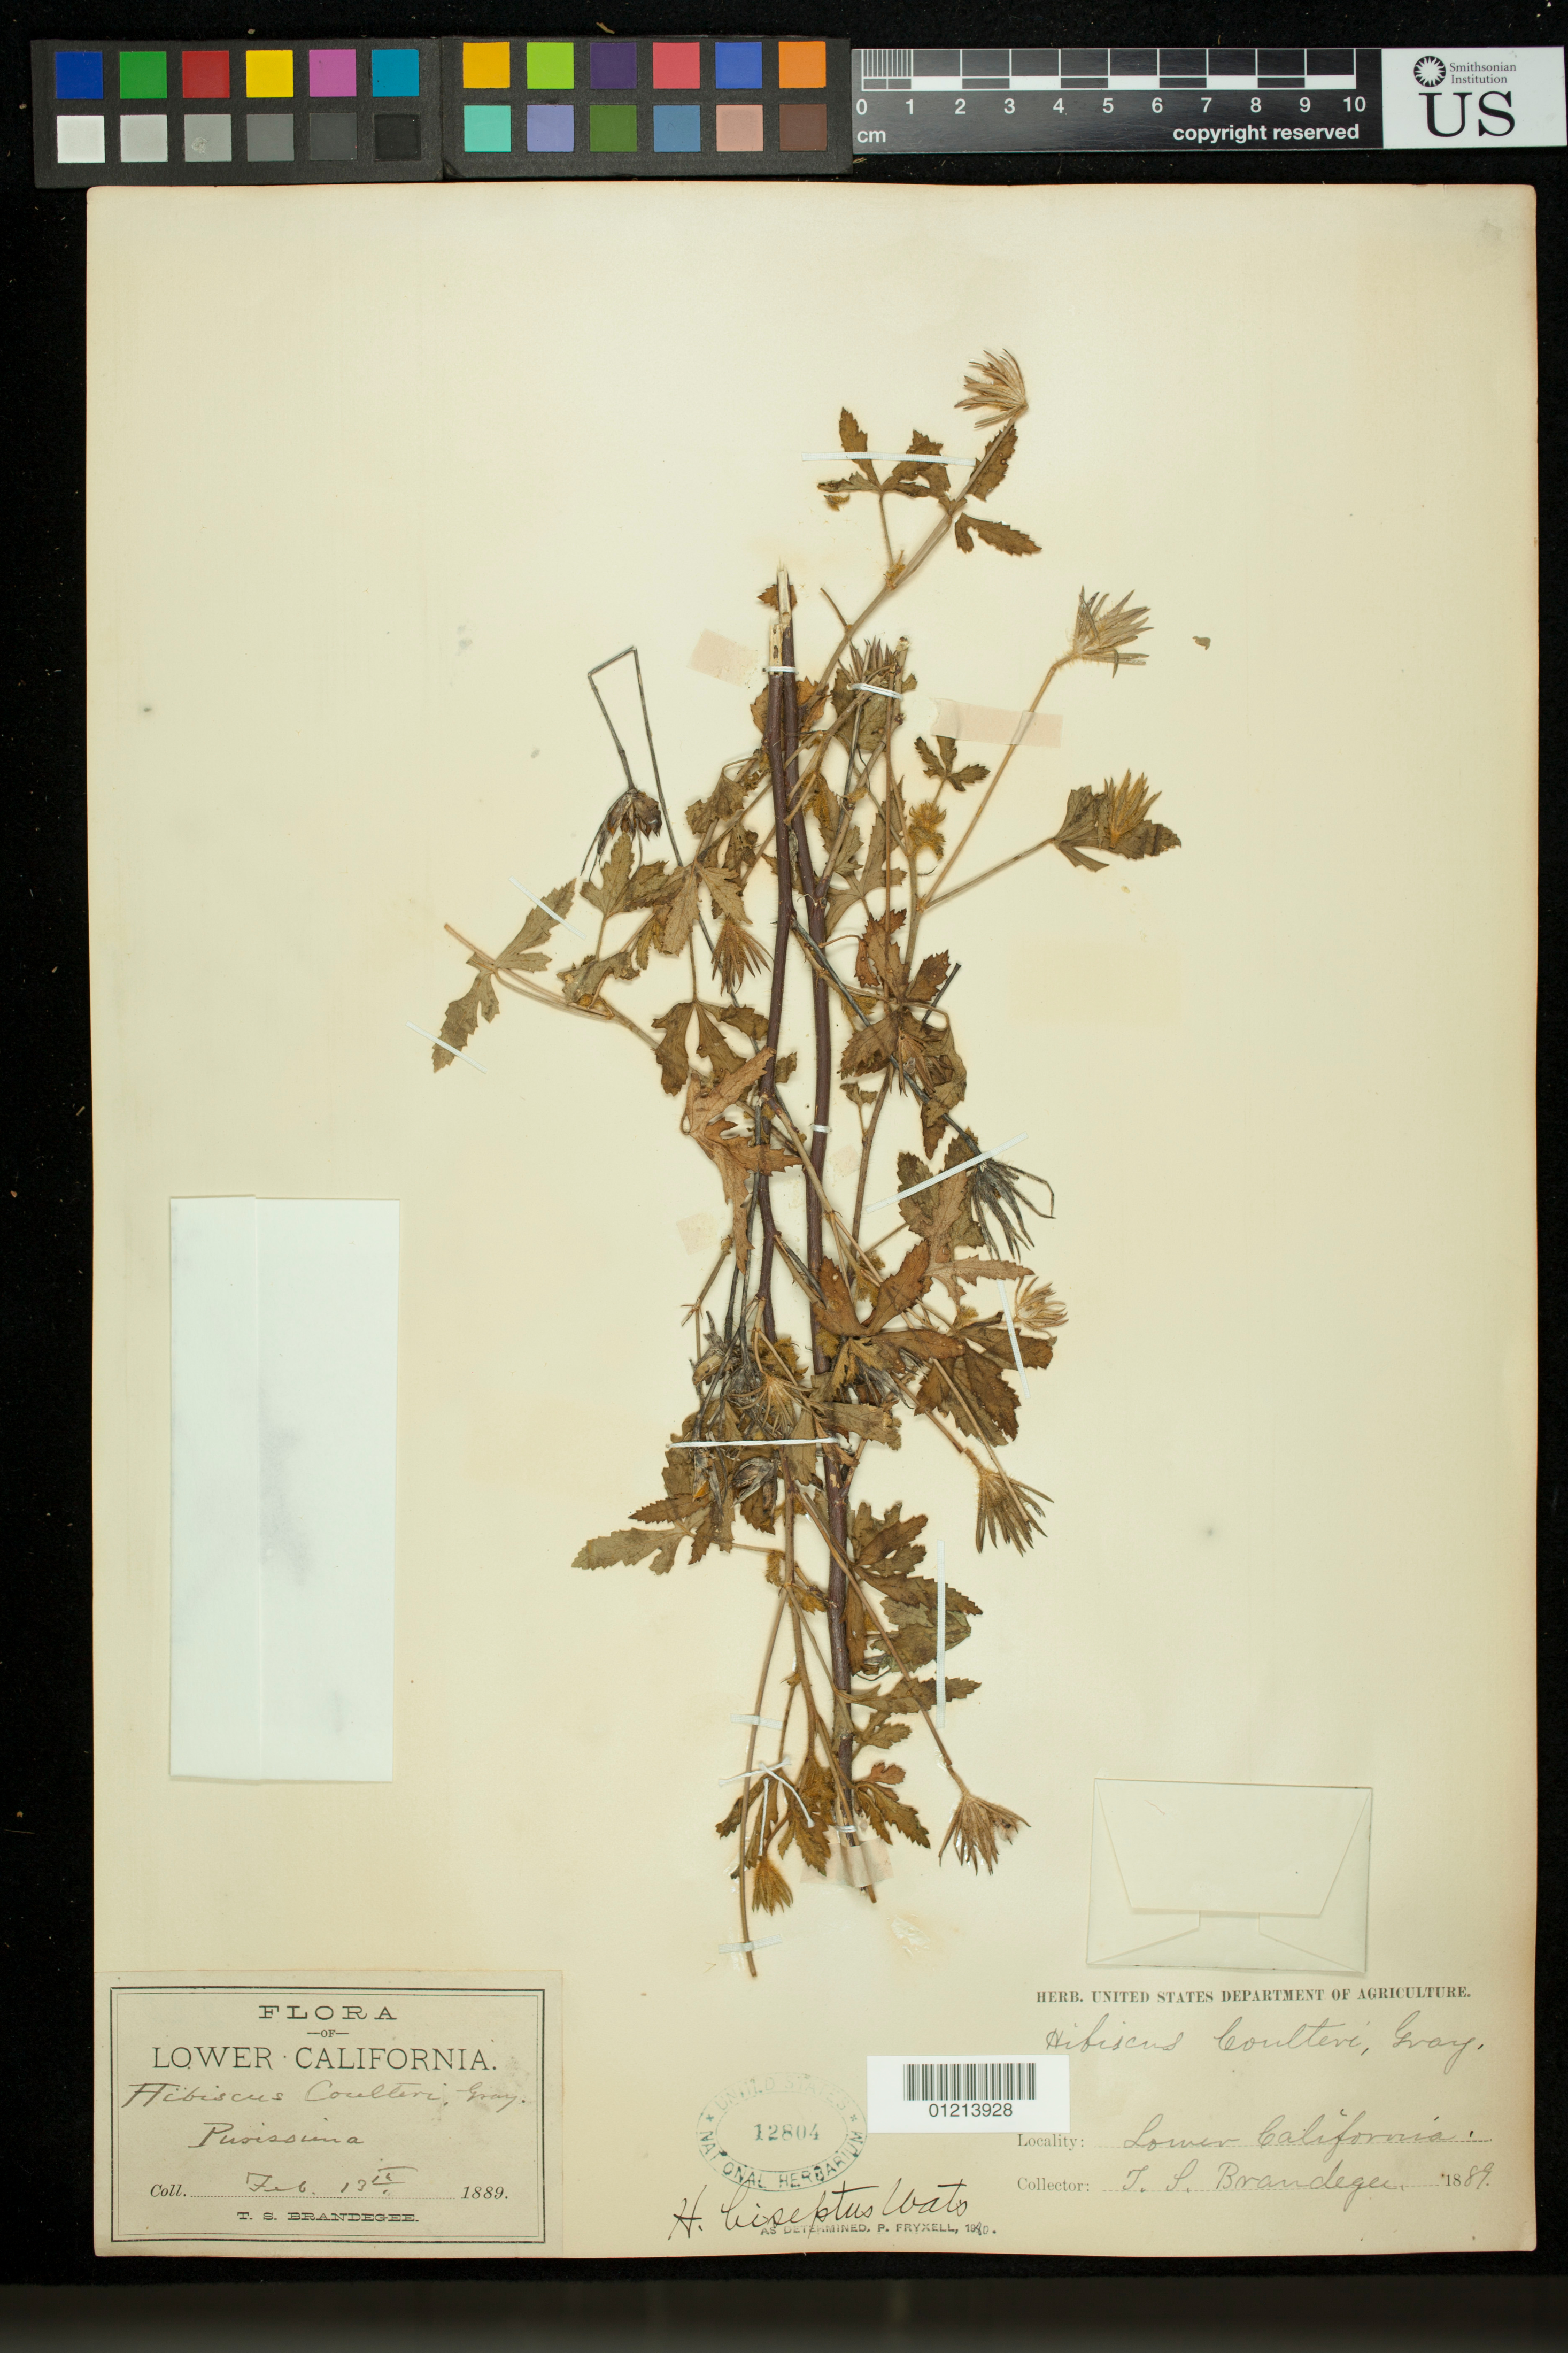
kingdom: Plantae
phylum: Tracheophyta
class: Magnoliopsida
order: Malvales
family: Malvaceae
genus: Hibiscus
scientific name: Hibiscus biseptus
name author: S. Watson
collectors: T. S. Brandegee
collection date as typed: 13 Feb 1889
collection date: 1889-02-13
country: United States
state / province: California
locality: Lower California. Purissima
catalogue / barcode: US 12804